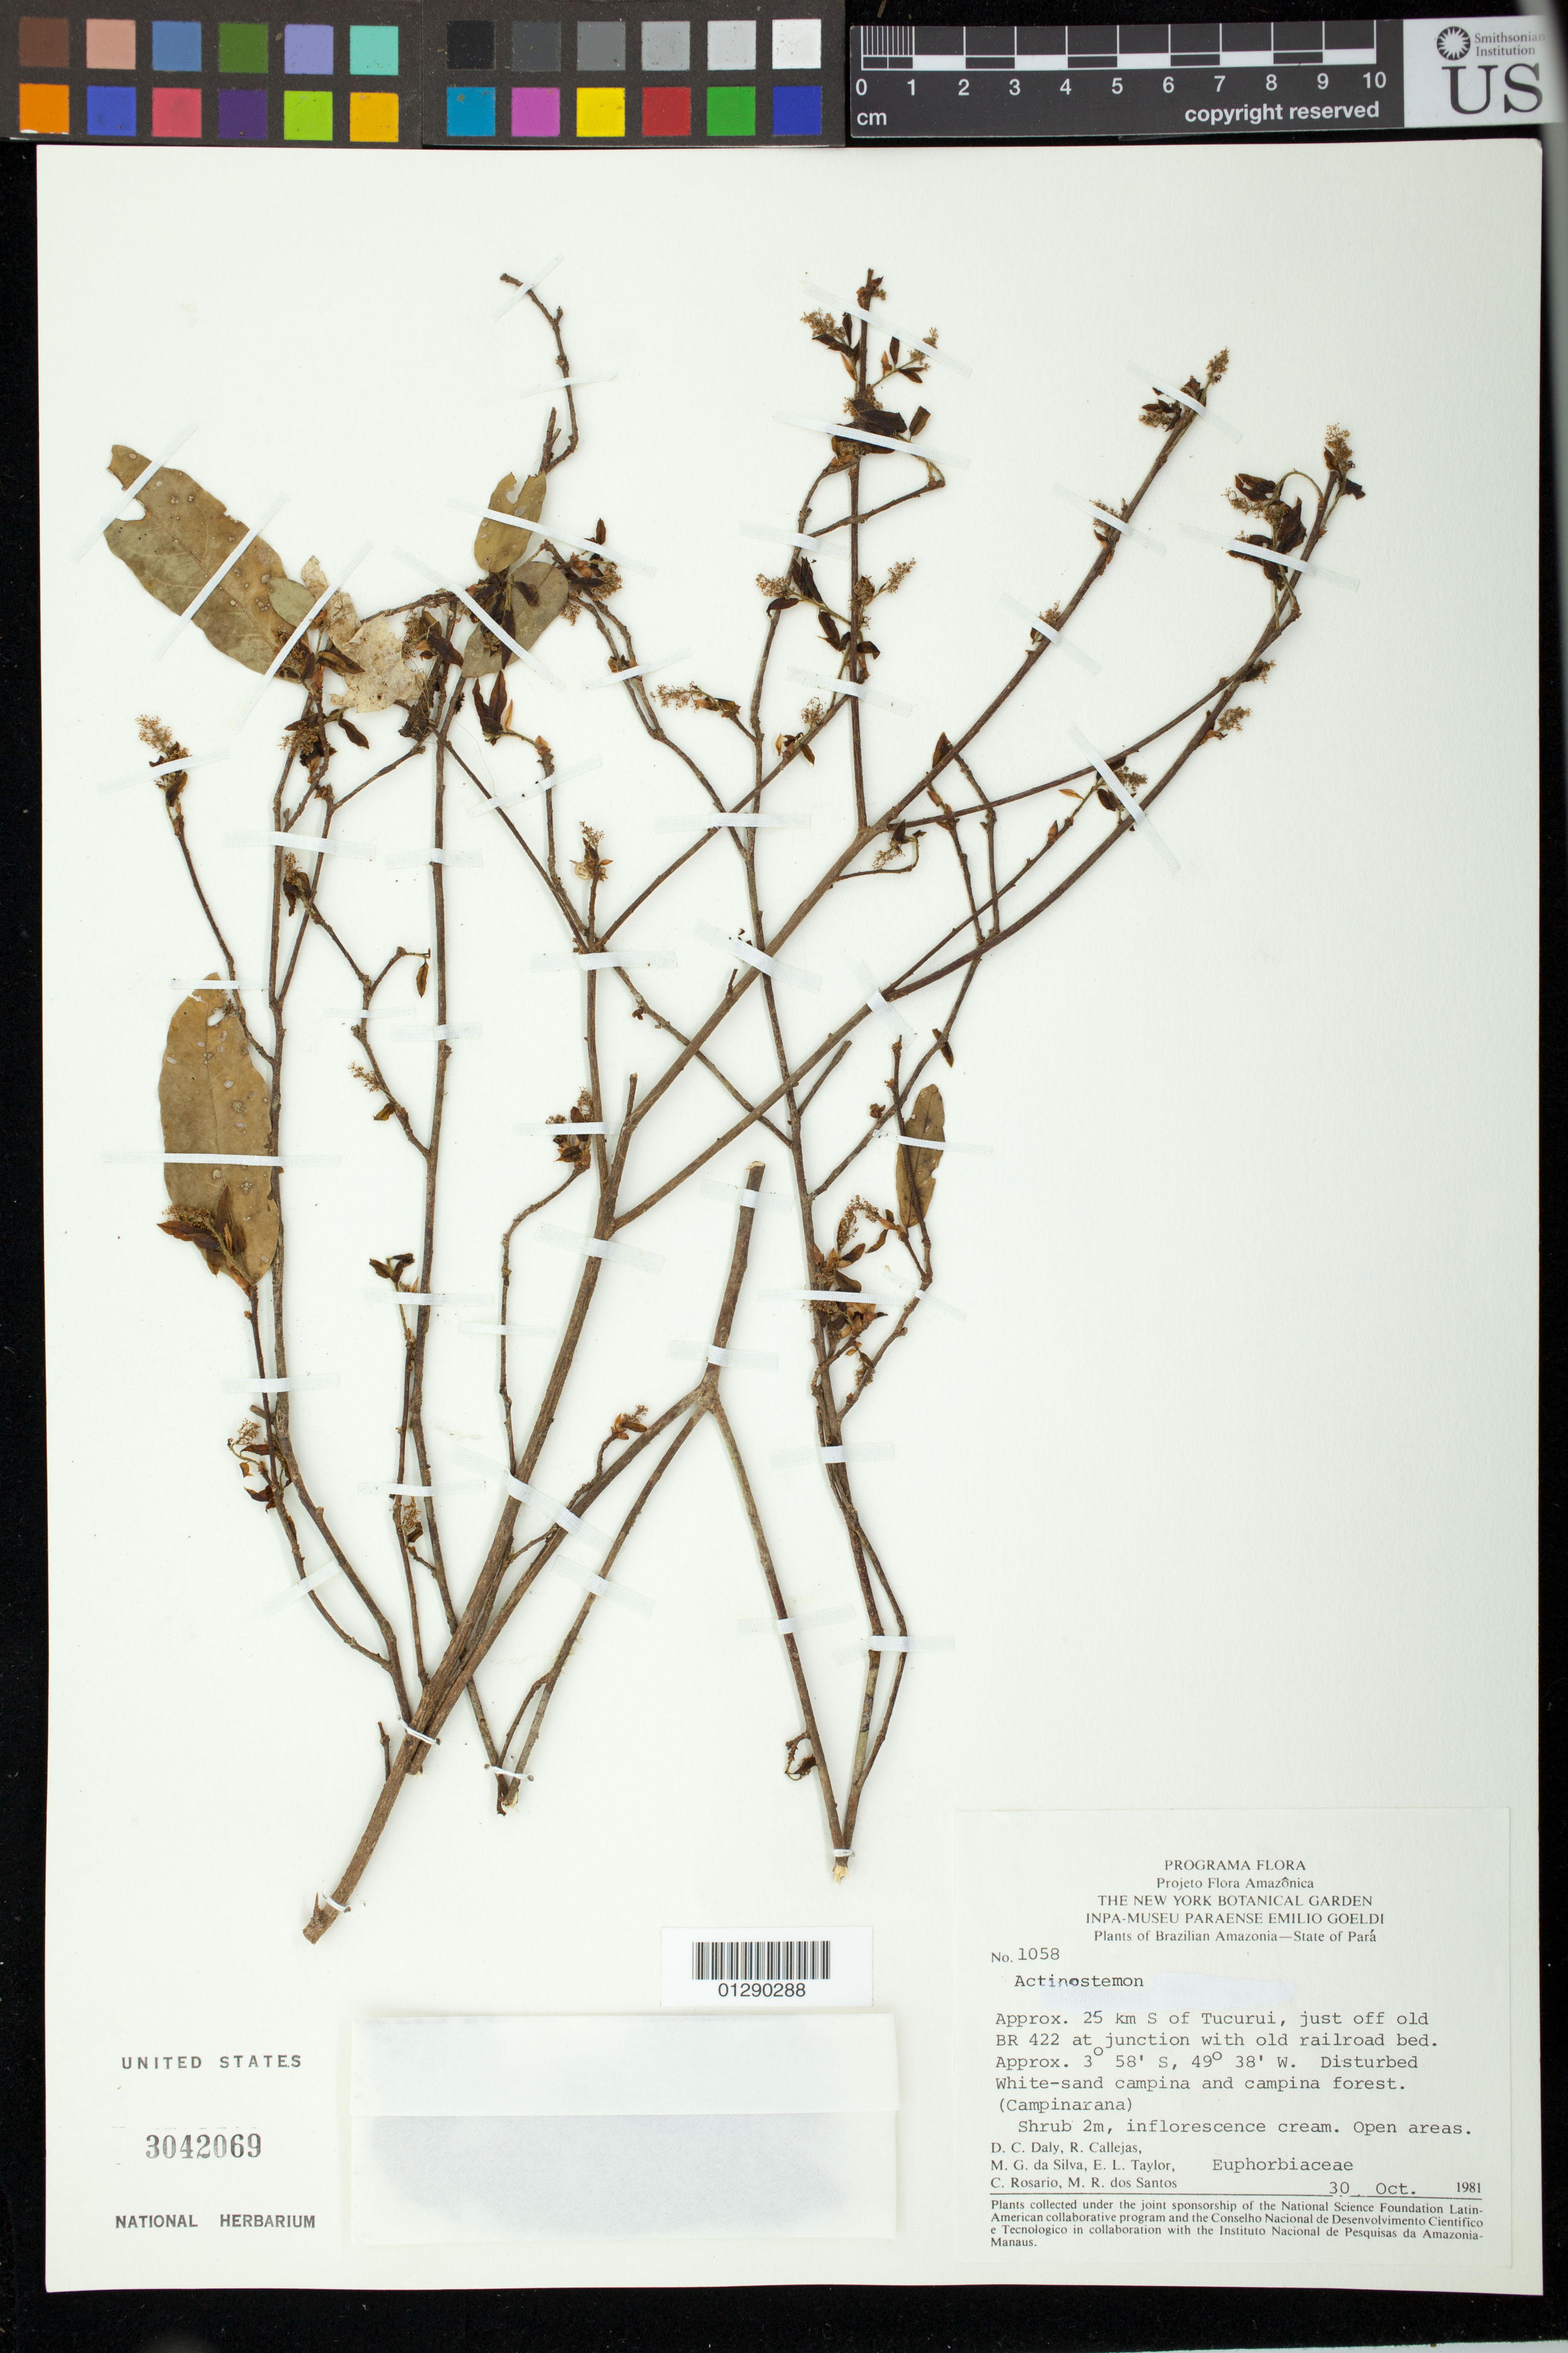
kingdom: Plantae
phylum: Tracheophyta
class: Magnoliopsida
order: Malpighiales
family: Euphorbiaceae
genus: Actinostemon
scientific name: Actinostemon sp.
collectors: D. C. Daly, R. Callejas, M. G. Silva, E. L. G. Taylor, C. S. Rosário & M. R. Santos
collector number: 1058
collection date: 1981-10-30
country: Brazil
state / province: Para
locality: Approx. 25 km S of Tucurui, just off old BR 422 at junction with old railroad bed.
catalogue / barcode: US 3042069